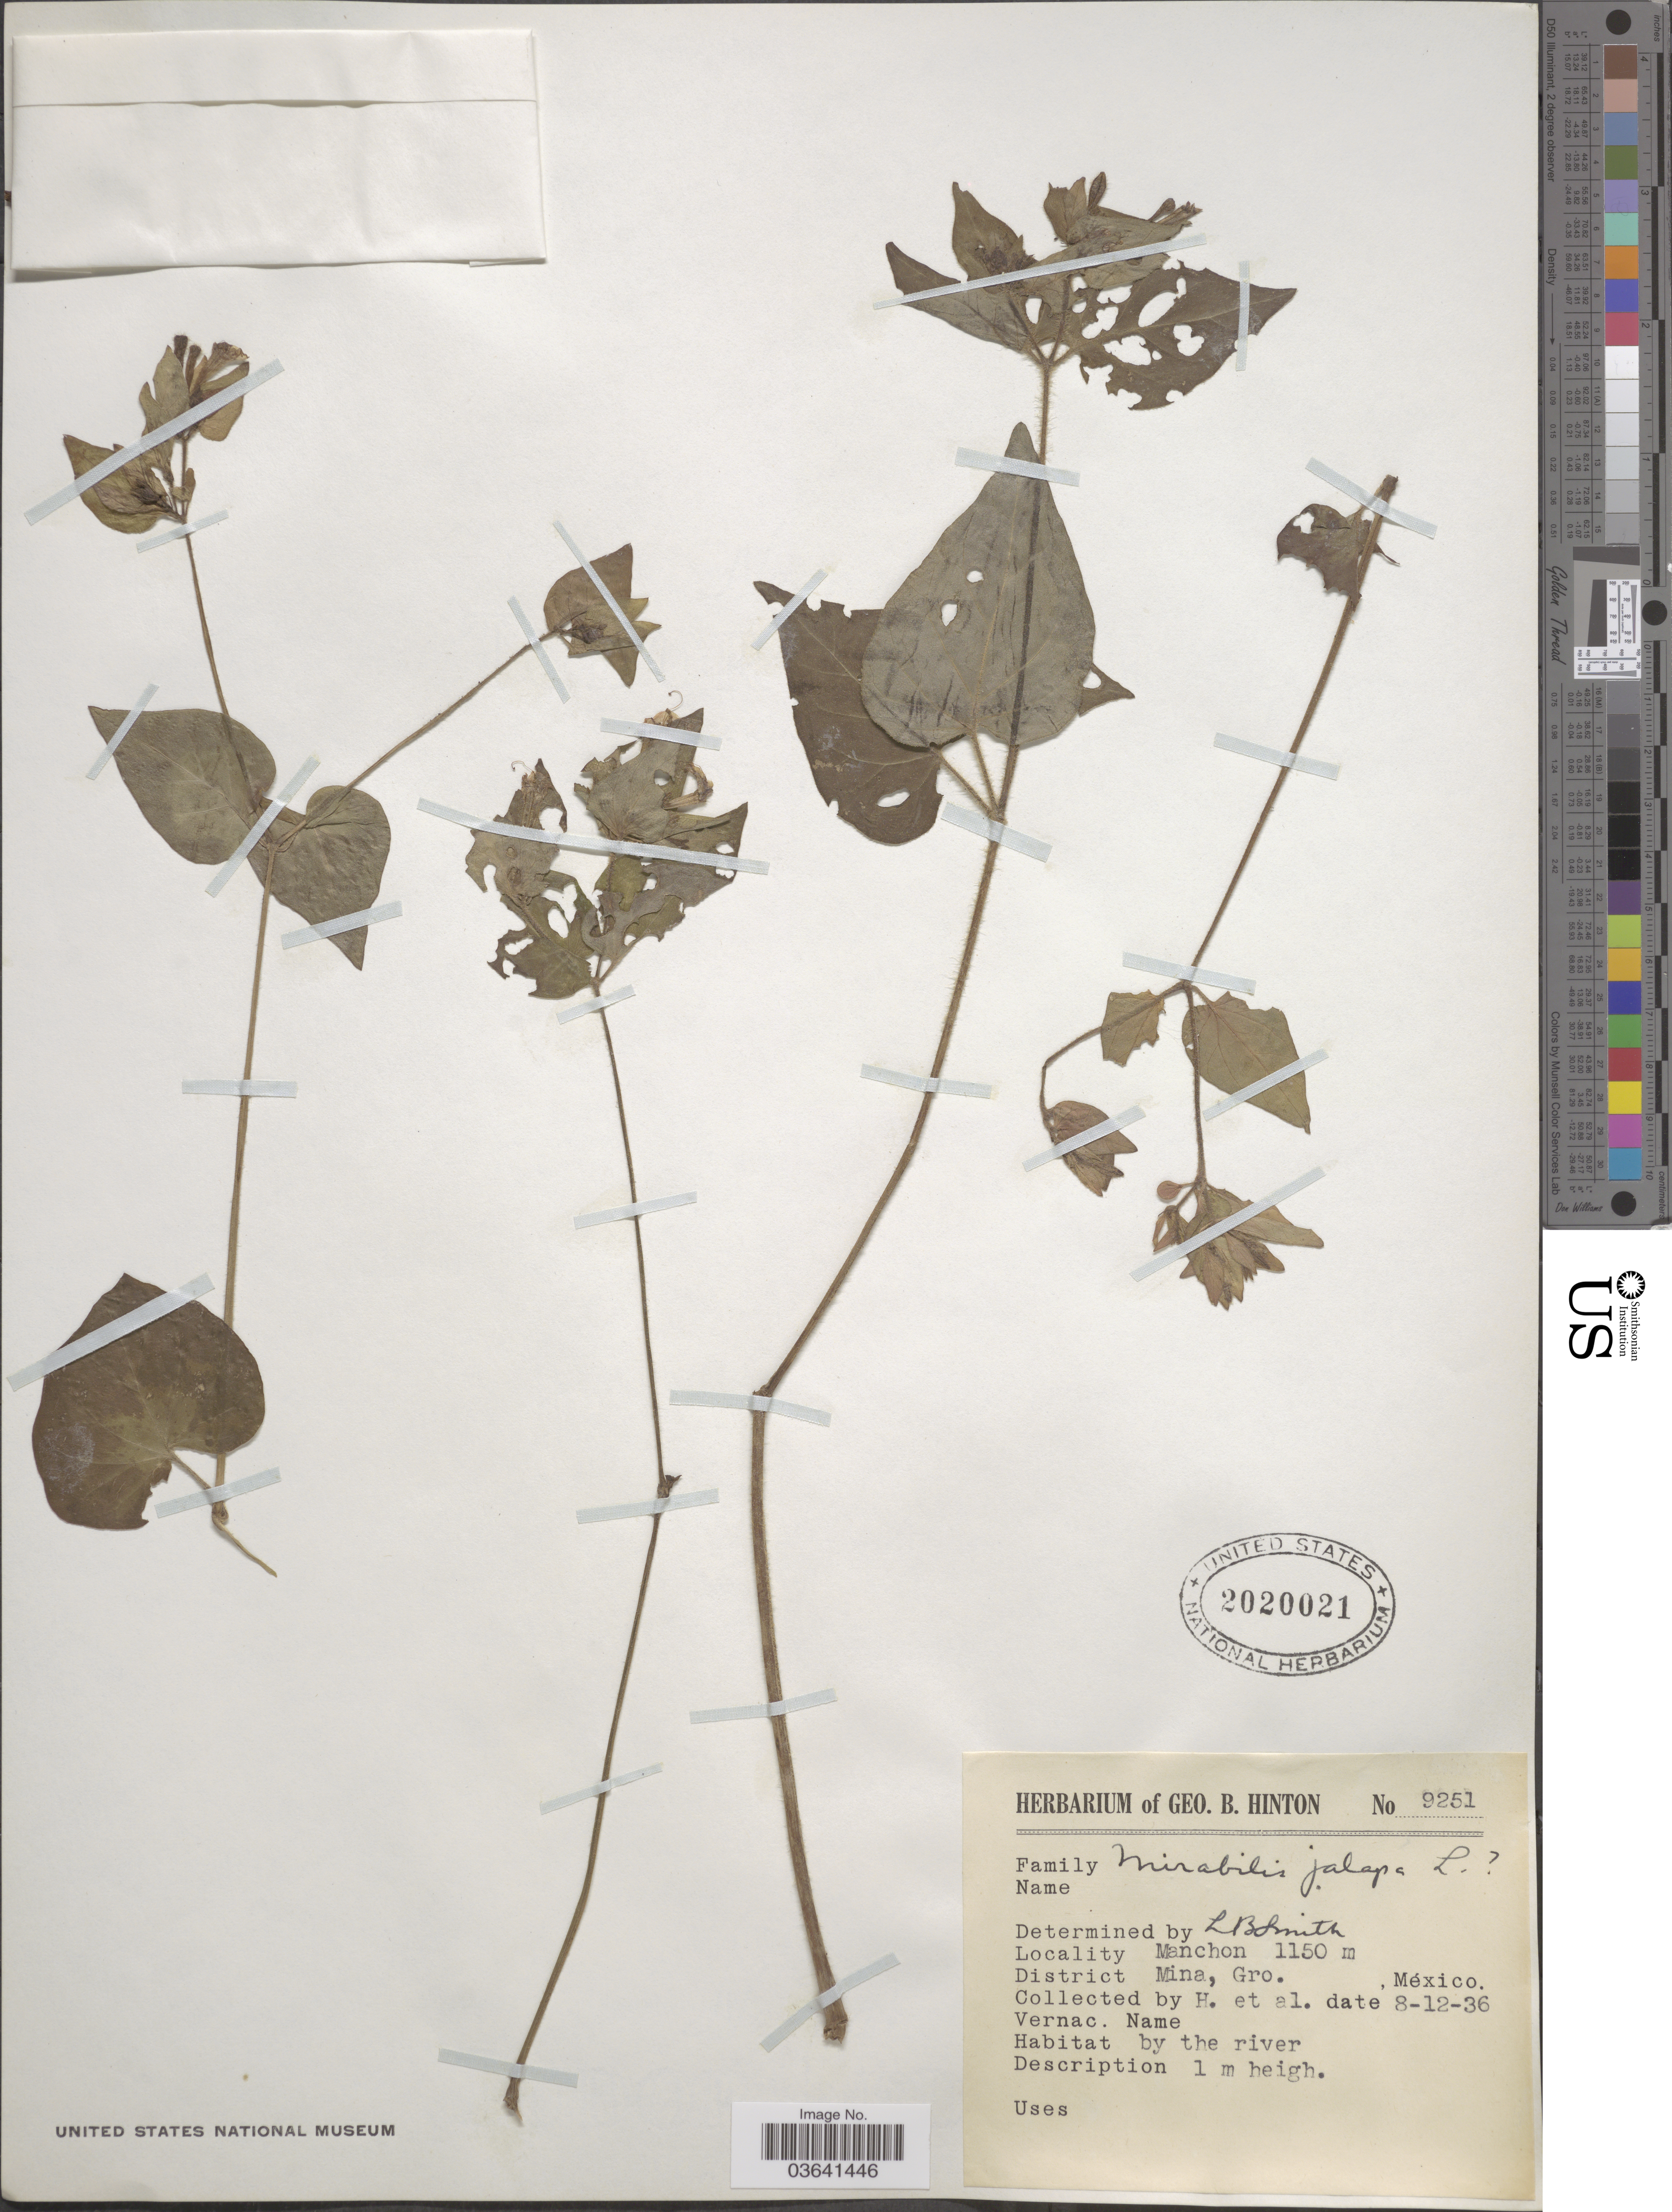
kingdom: Plantae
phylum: Tracheophyta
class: Magnoliopsida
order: Caryophyllales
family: Nyctaginaceae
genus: Mirabilis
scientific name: Mirabilis jalapa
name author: L.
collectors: G. B. Hinton & et al.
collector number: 9251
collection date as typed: Transcribed d/m/y: 8/12/36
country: Mexico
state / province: Guerrero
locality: Manchon. District Mina.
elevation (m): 1150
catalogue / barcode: US 2020021